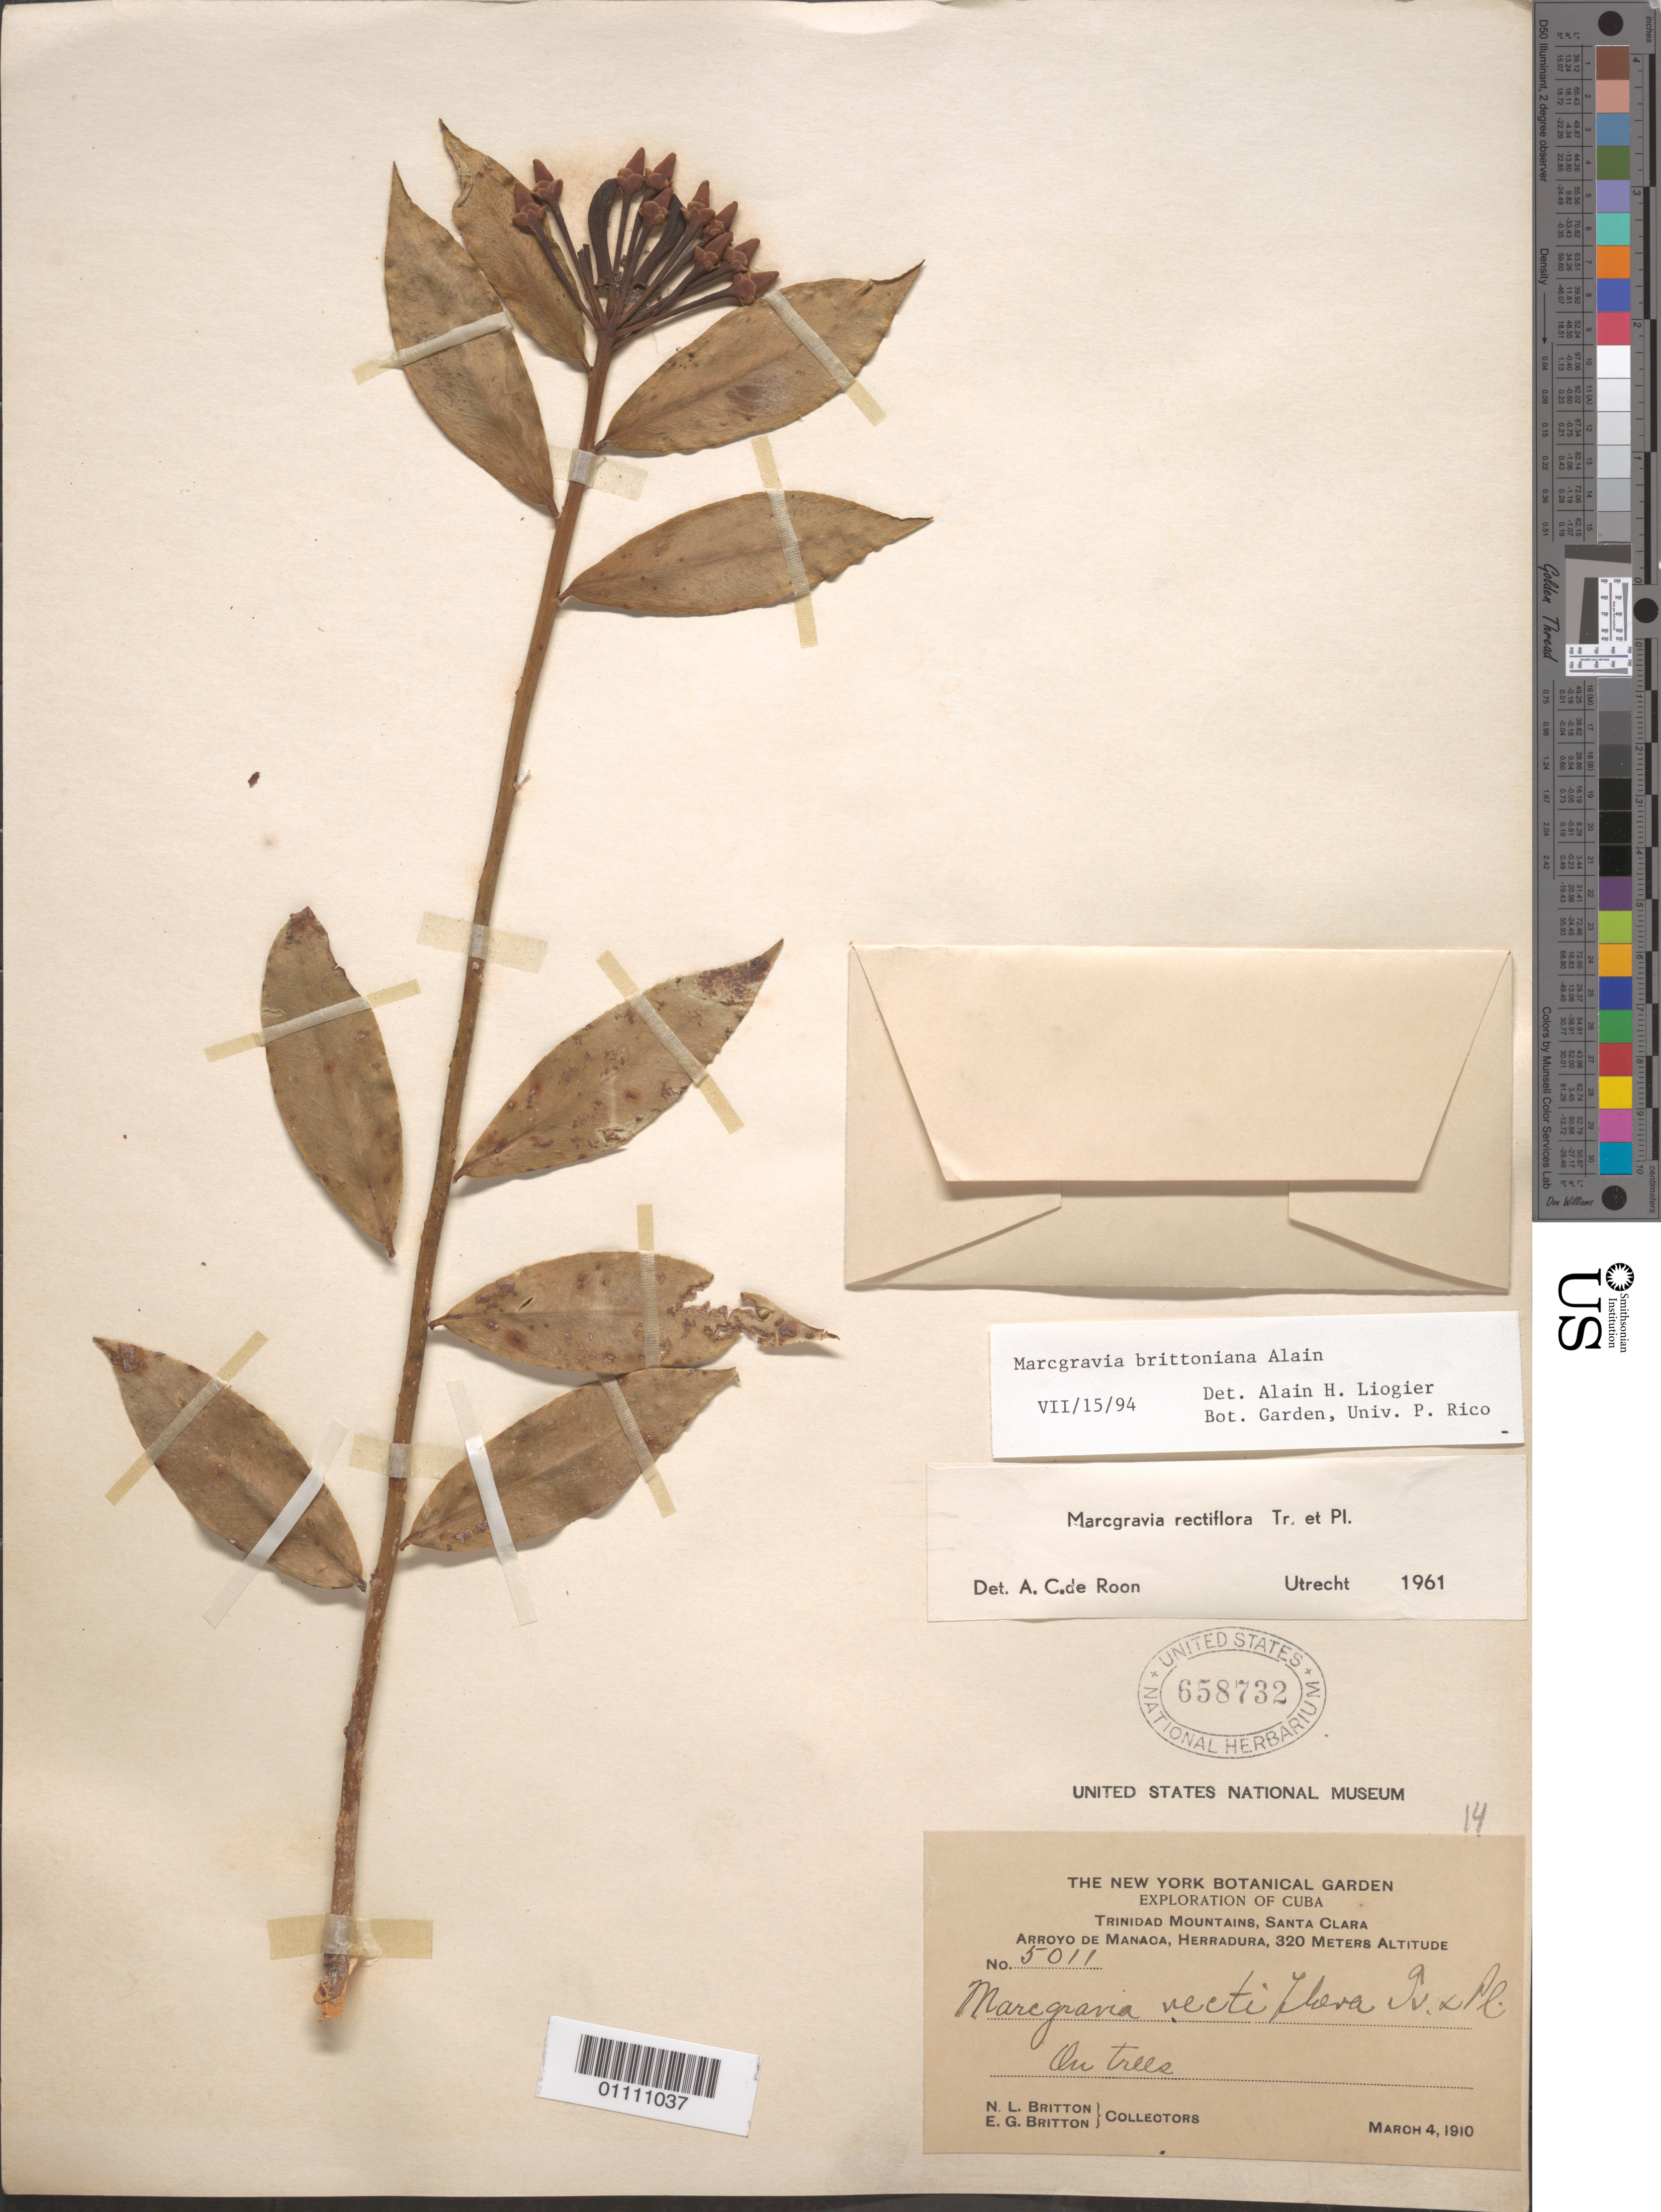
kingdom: Plantae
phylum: Tracheophyta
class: Magnoliopsida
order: Ericales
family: Marcgraviaceae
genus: Marcgravia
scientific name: Marcgravia brittoniana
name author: Alain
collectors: N. Britton & E. G. Britton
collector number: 5011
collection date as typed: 04 Mar 1910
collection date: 1910-03-04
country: Cuba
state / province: Villa Clara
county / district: Santa Clara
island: Cuba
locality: Trinidad Mountains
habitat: on trees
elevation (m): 320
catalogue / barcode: US 658732